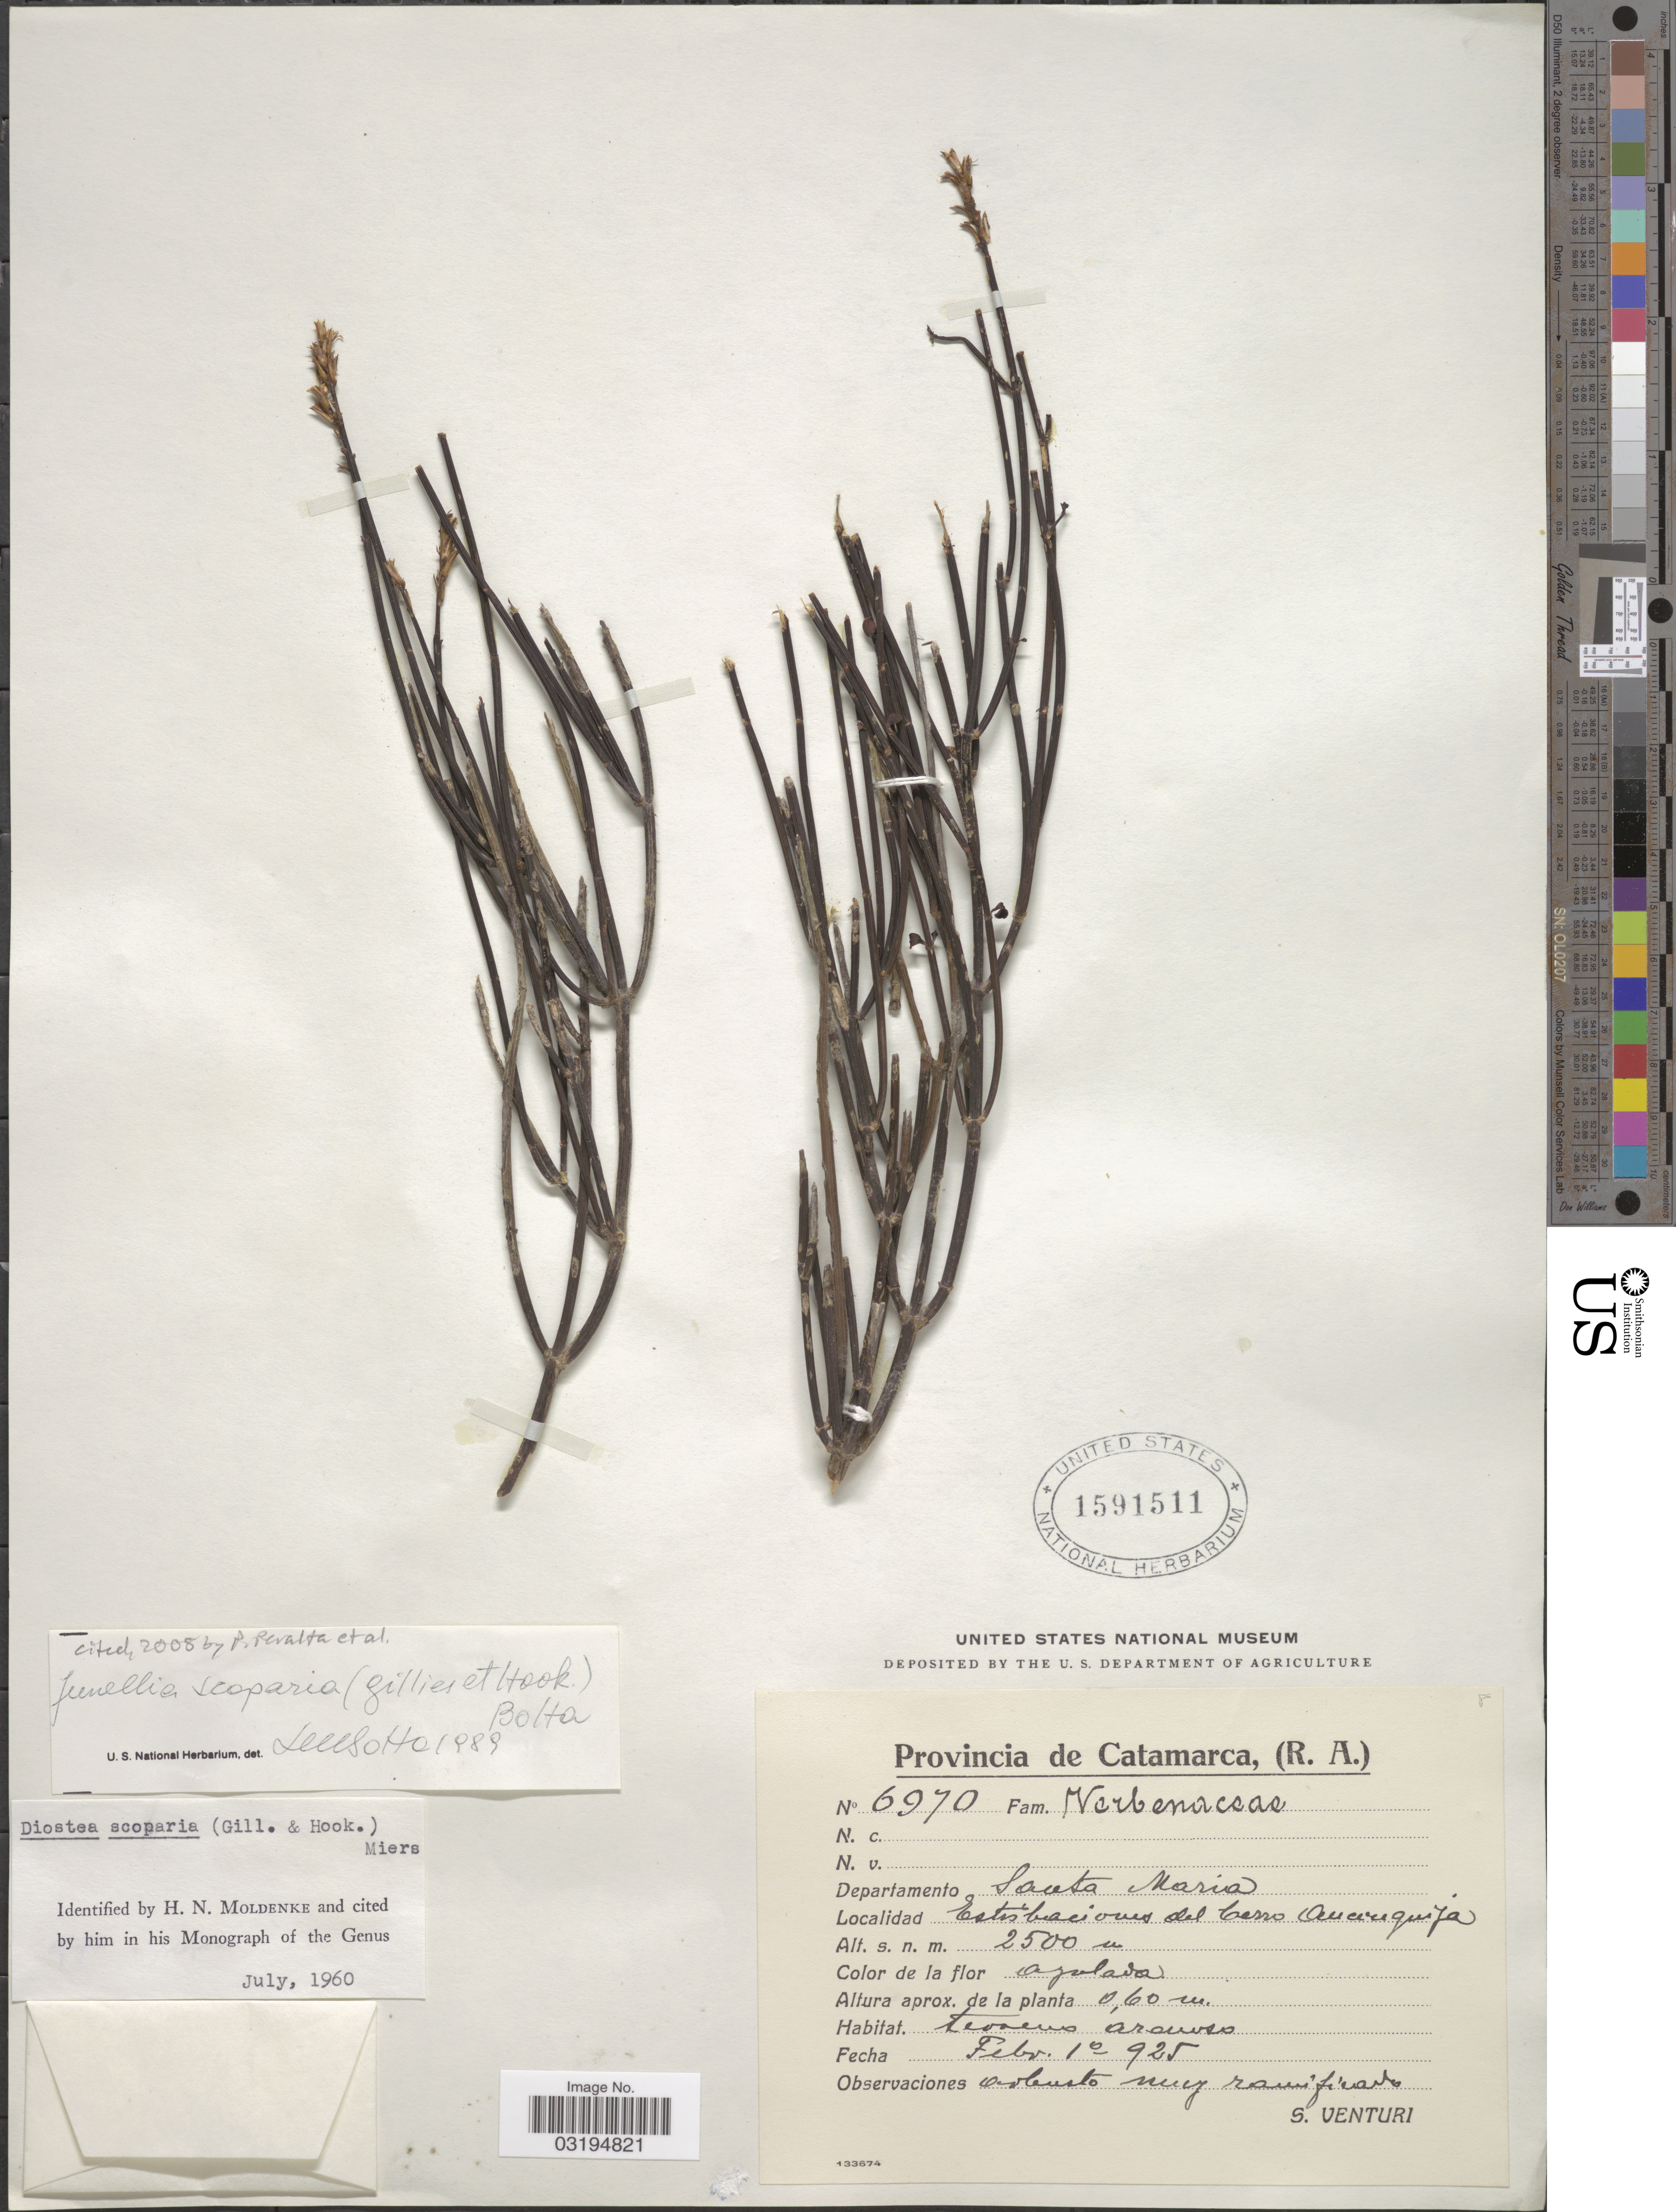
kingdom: Plantae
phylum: Tracheophyta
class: Magnoliopsida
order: Lamiales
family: Verbenaceae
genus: Junellia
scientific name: Junellia scoparia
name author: (Gillies & Hook.) Botta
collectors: S. Venturi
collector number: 6970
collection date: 1925-02-10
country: Argentina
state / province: Catamarca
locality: Departamento Santa Maria. Estribaciones del Cerro Anconquija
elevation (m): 2500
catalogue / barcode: US 1591511